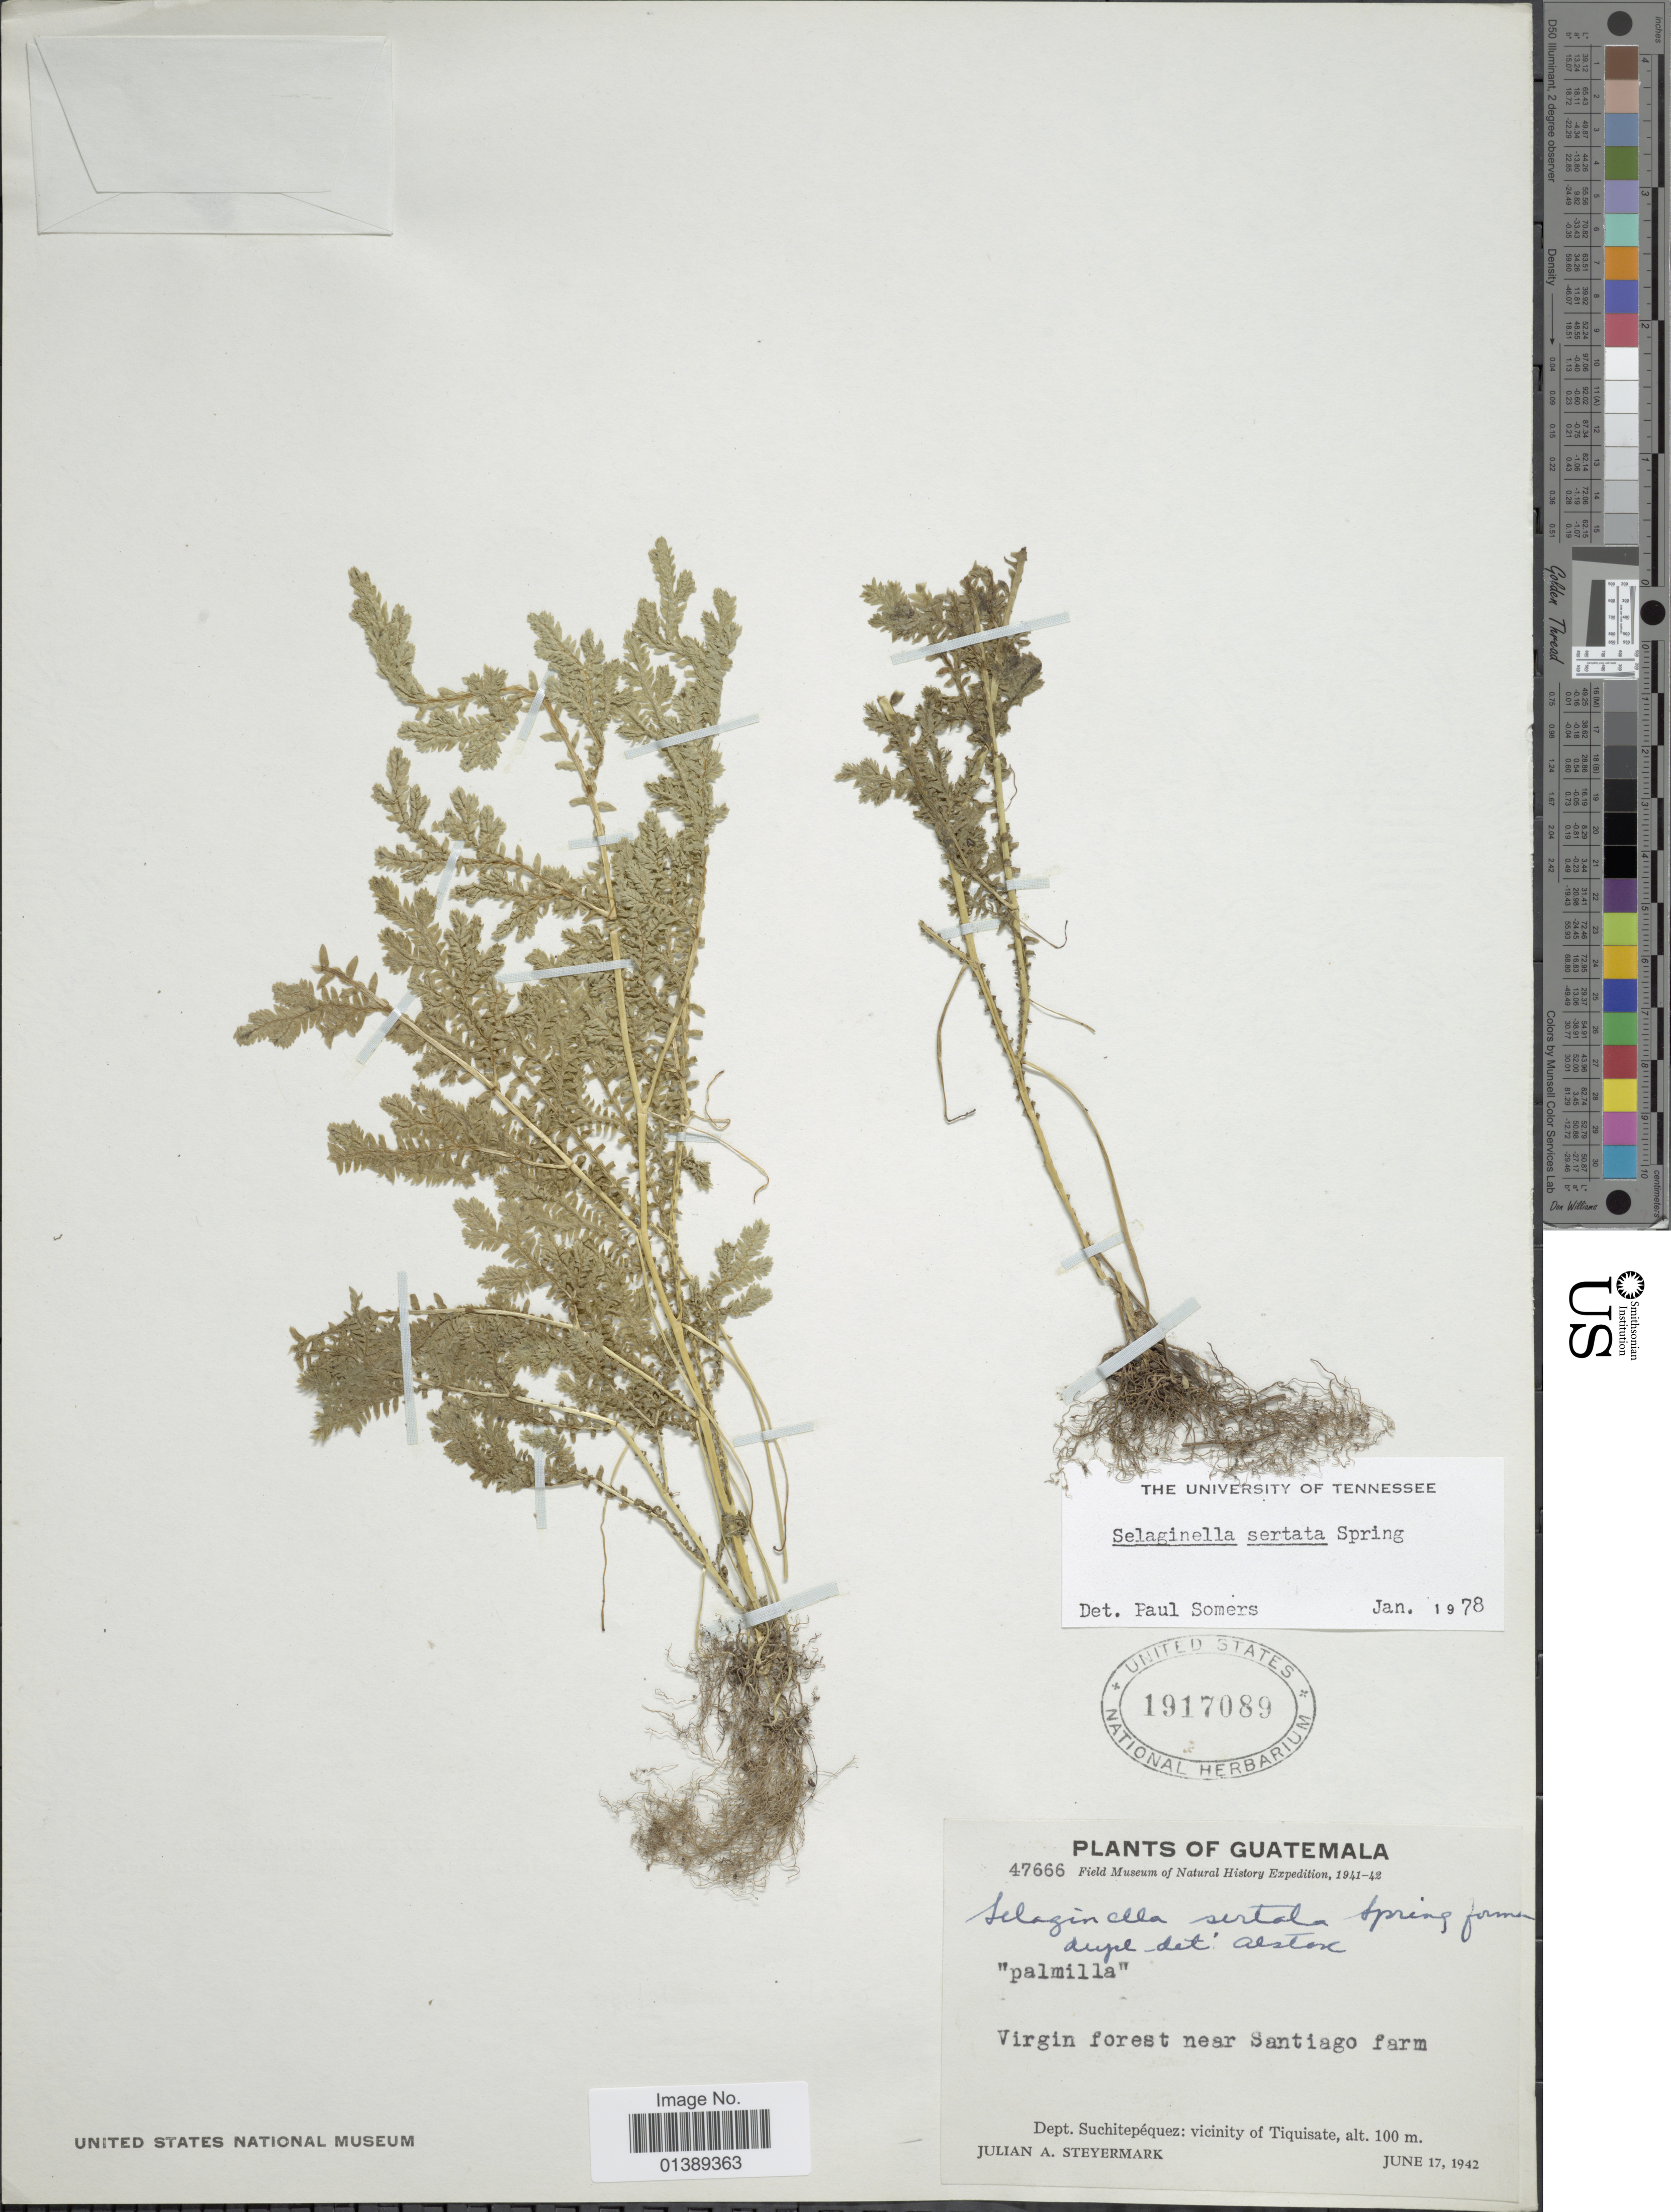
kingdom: Plantae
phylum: Tracheophyta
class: Lycopodiopsida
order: Selaginellales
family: Selaginellaceae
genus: Selaginella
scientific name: Selaginella sertata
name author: Spring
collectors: J. Steyermark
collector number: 47666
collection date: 1942-06-17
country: Guatemala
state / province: Suchitepéquez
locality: Virgin forest near Santiago farm, Vicinity of Tiquisate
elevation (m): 100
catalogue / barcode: US 1917089